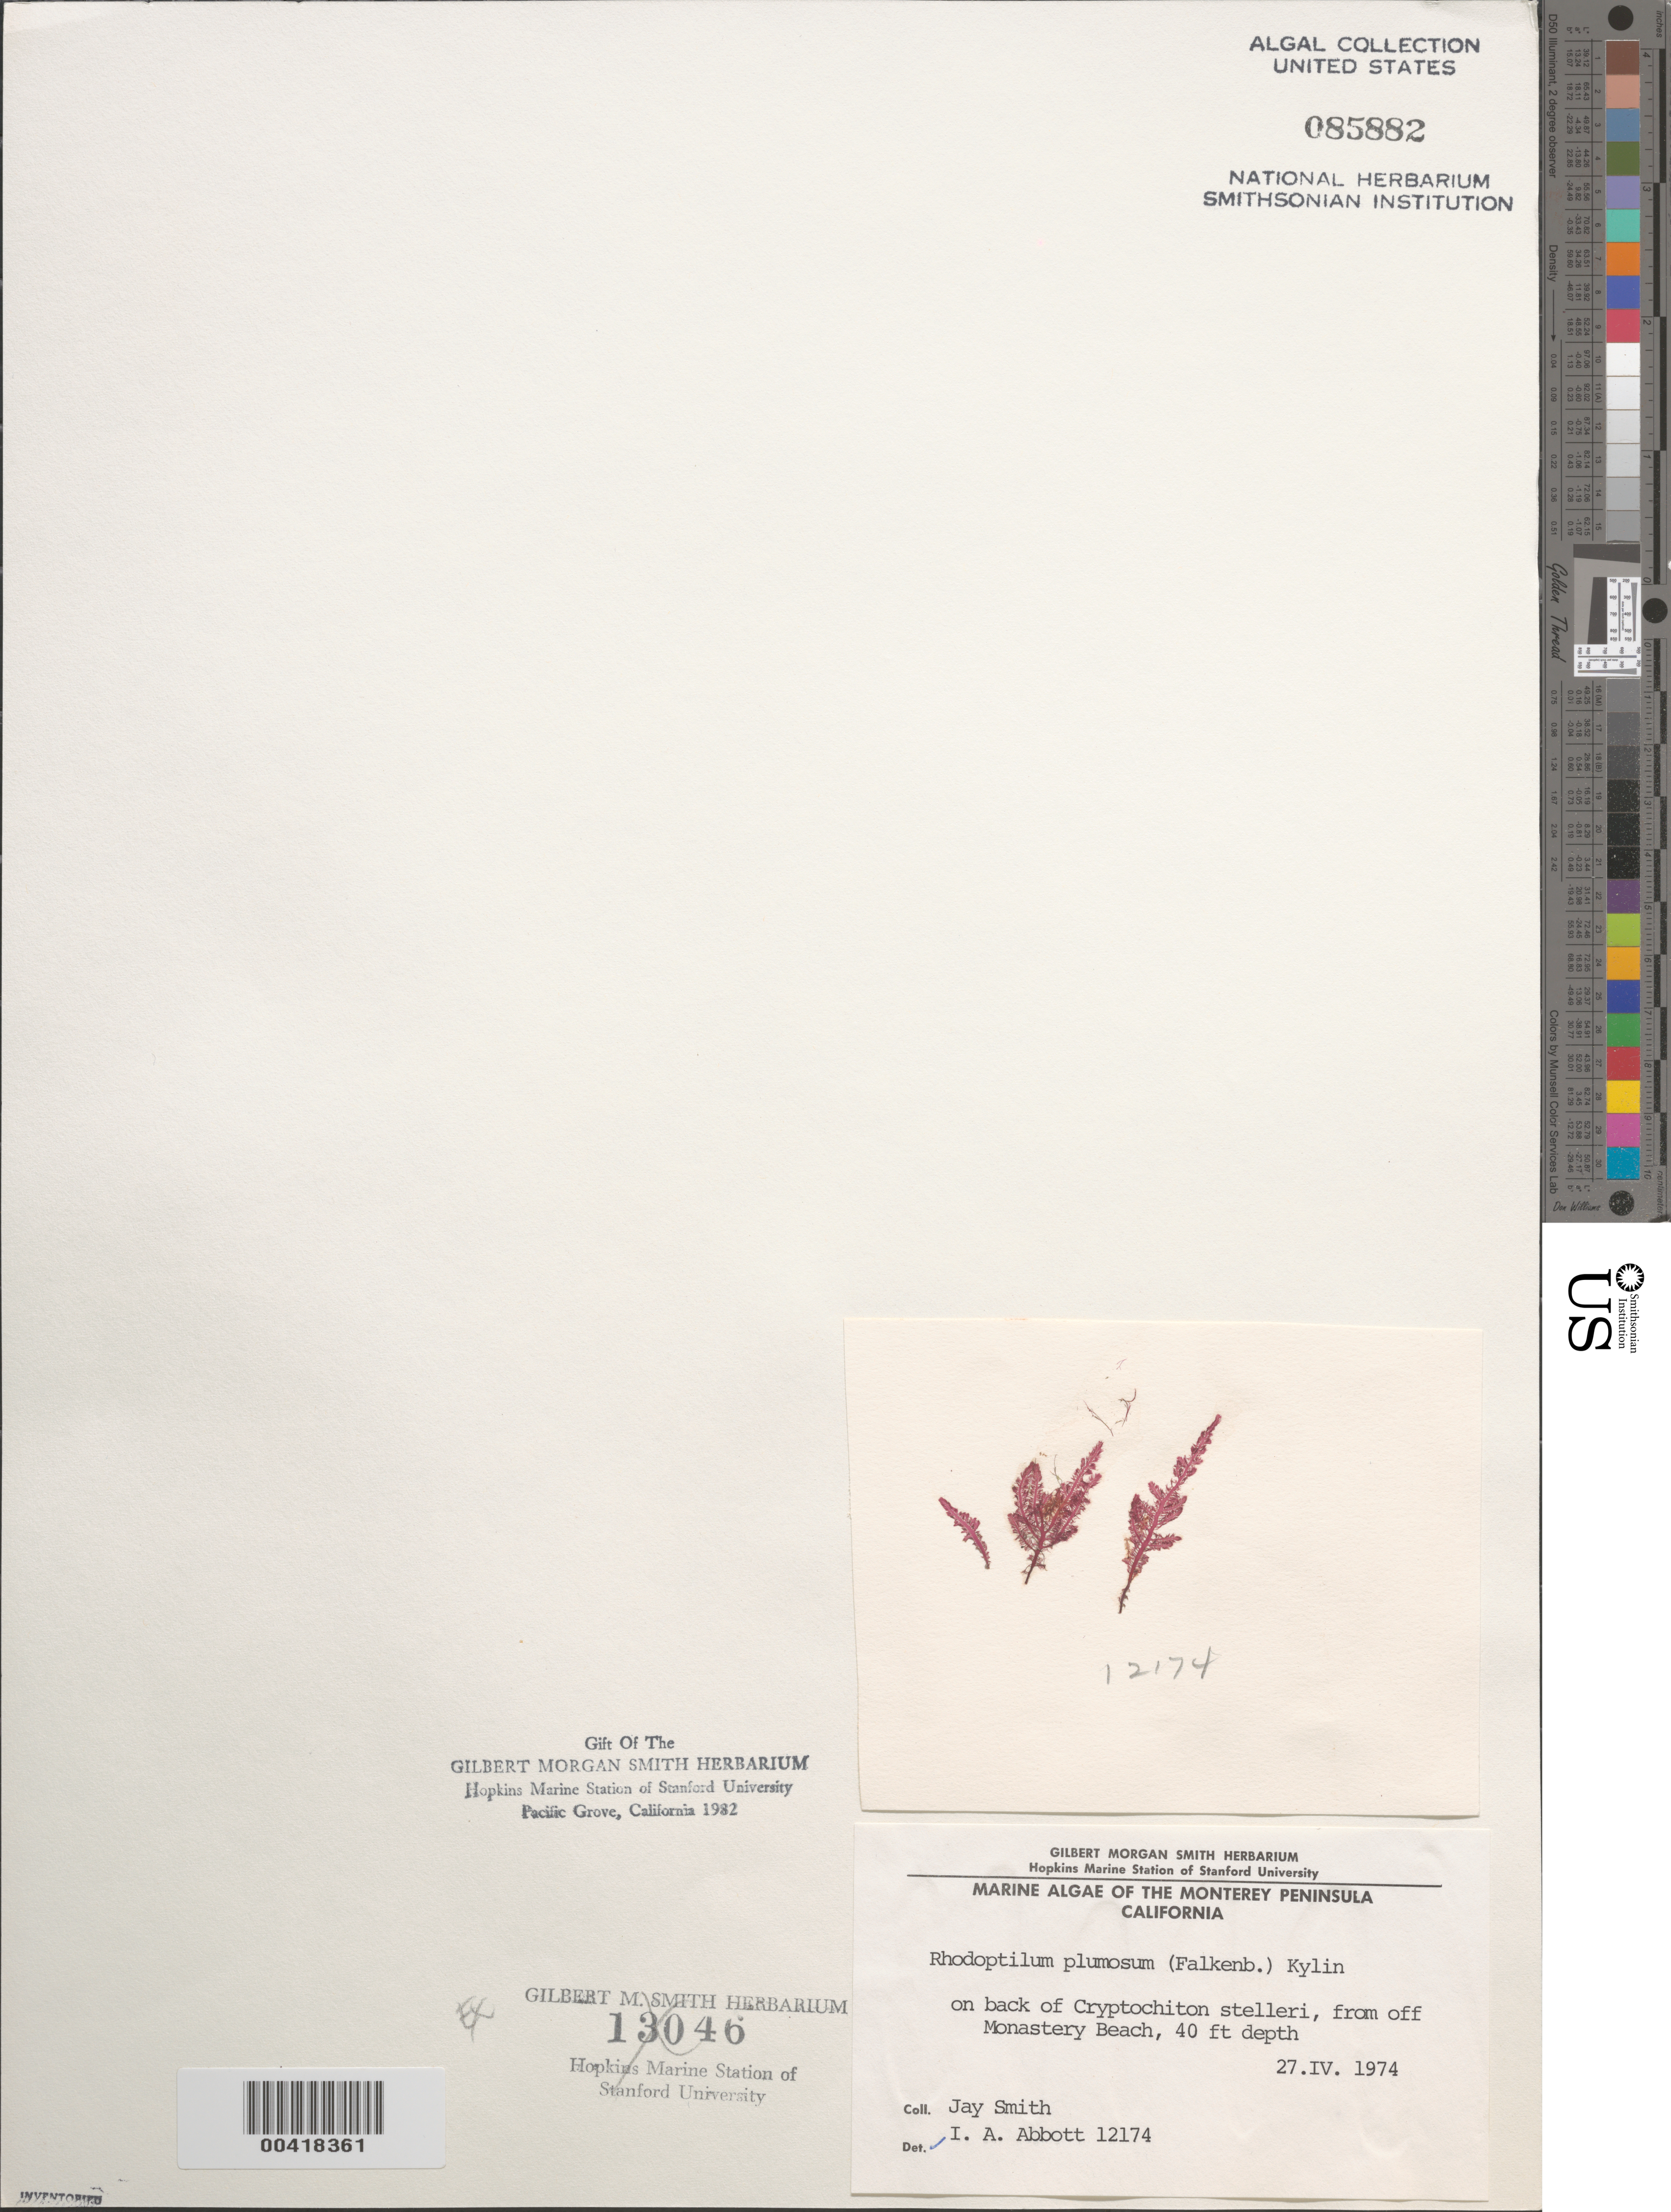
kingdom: Plantae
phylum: Rhodophyta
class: Florideophyceae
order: Ceramiales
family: Dasyaceae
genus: Rhodoptilum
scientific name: Rhodoptilum plumosum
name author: (Harv. & Bail.) Kylin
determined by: Abbott, Isabella A.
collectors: J. J. Smith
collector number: IAA 12174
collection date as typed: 27 Apr 1974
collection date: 1974-04-27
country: United States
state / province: California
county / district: Monterey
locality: Off Monastery Beach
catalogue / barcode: US 85882